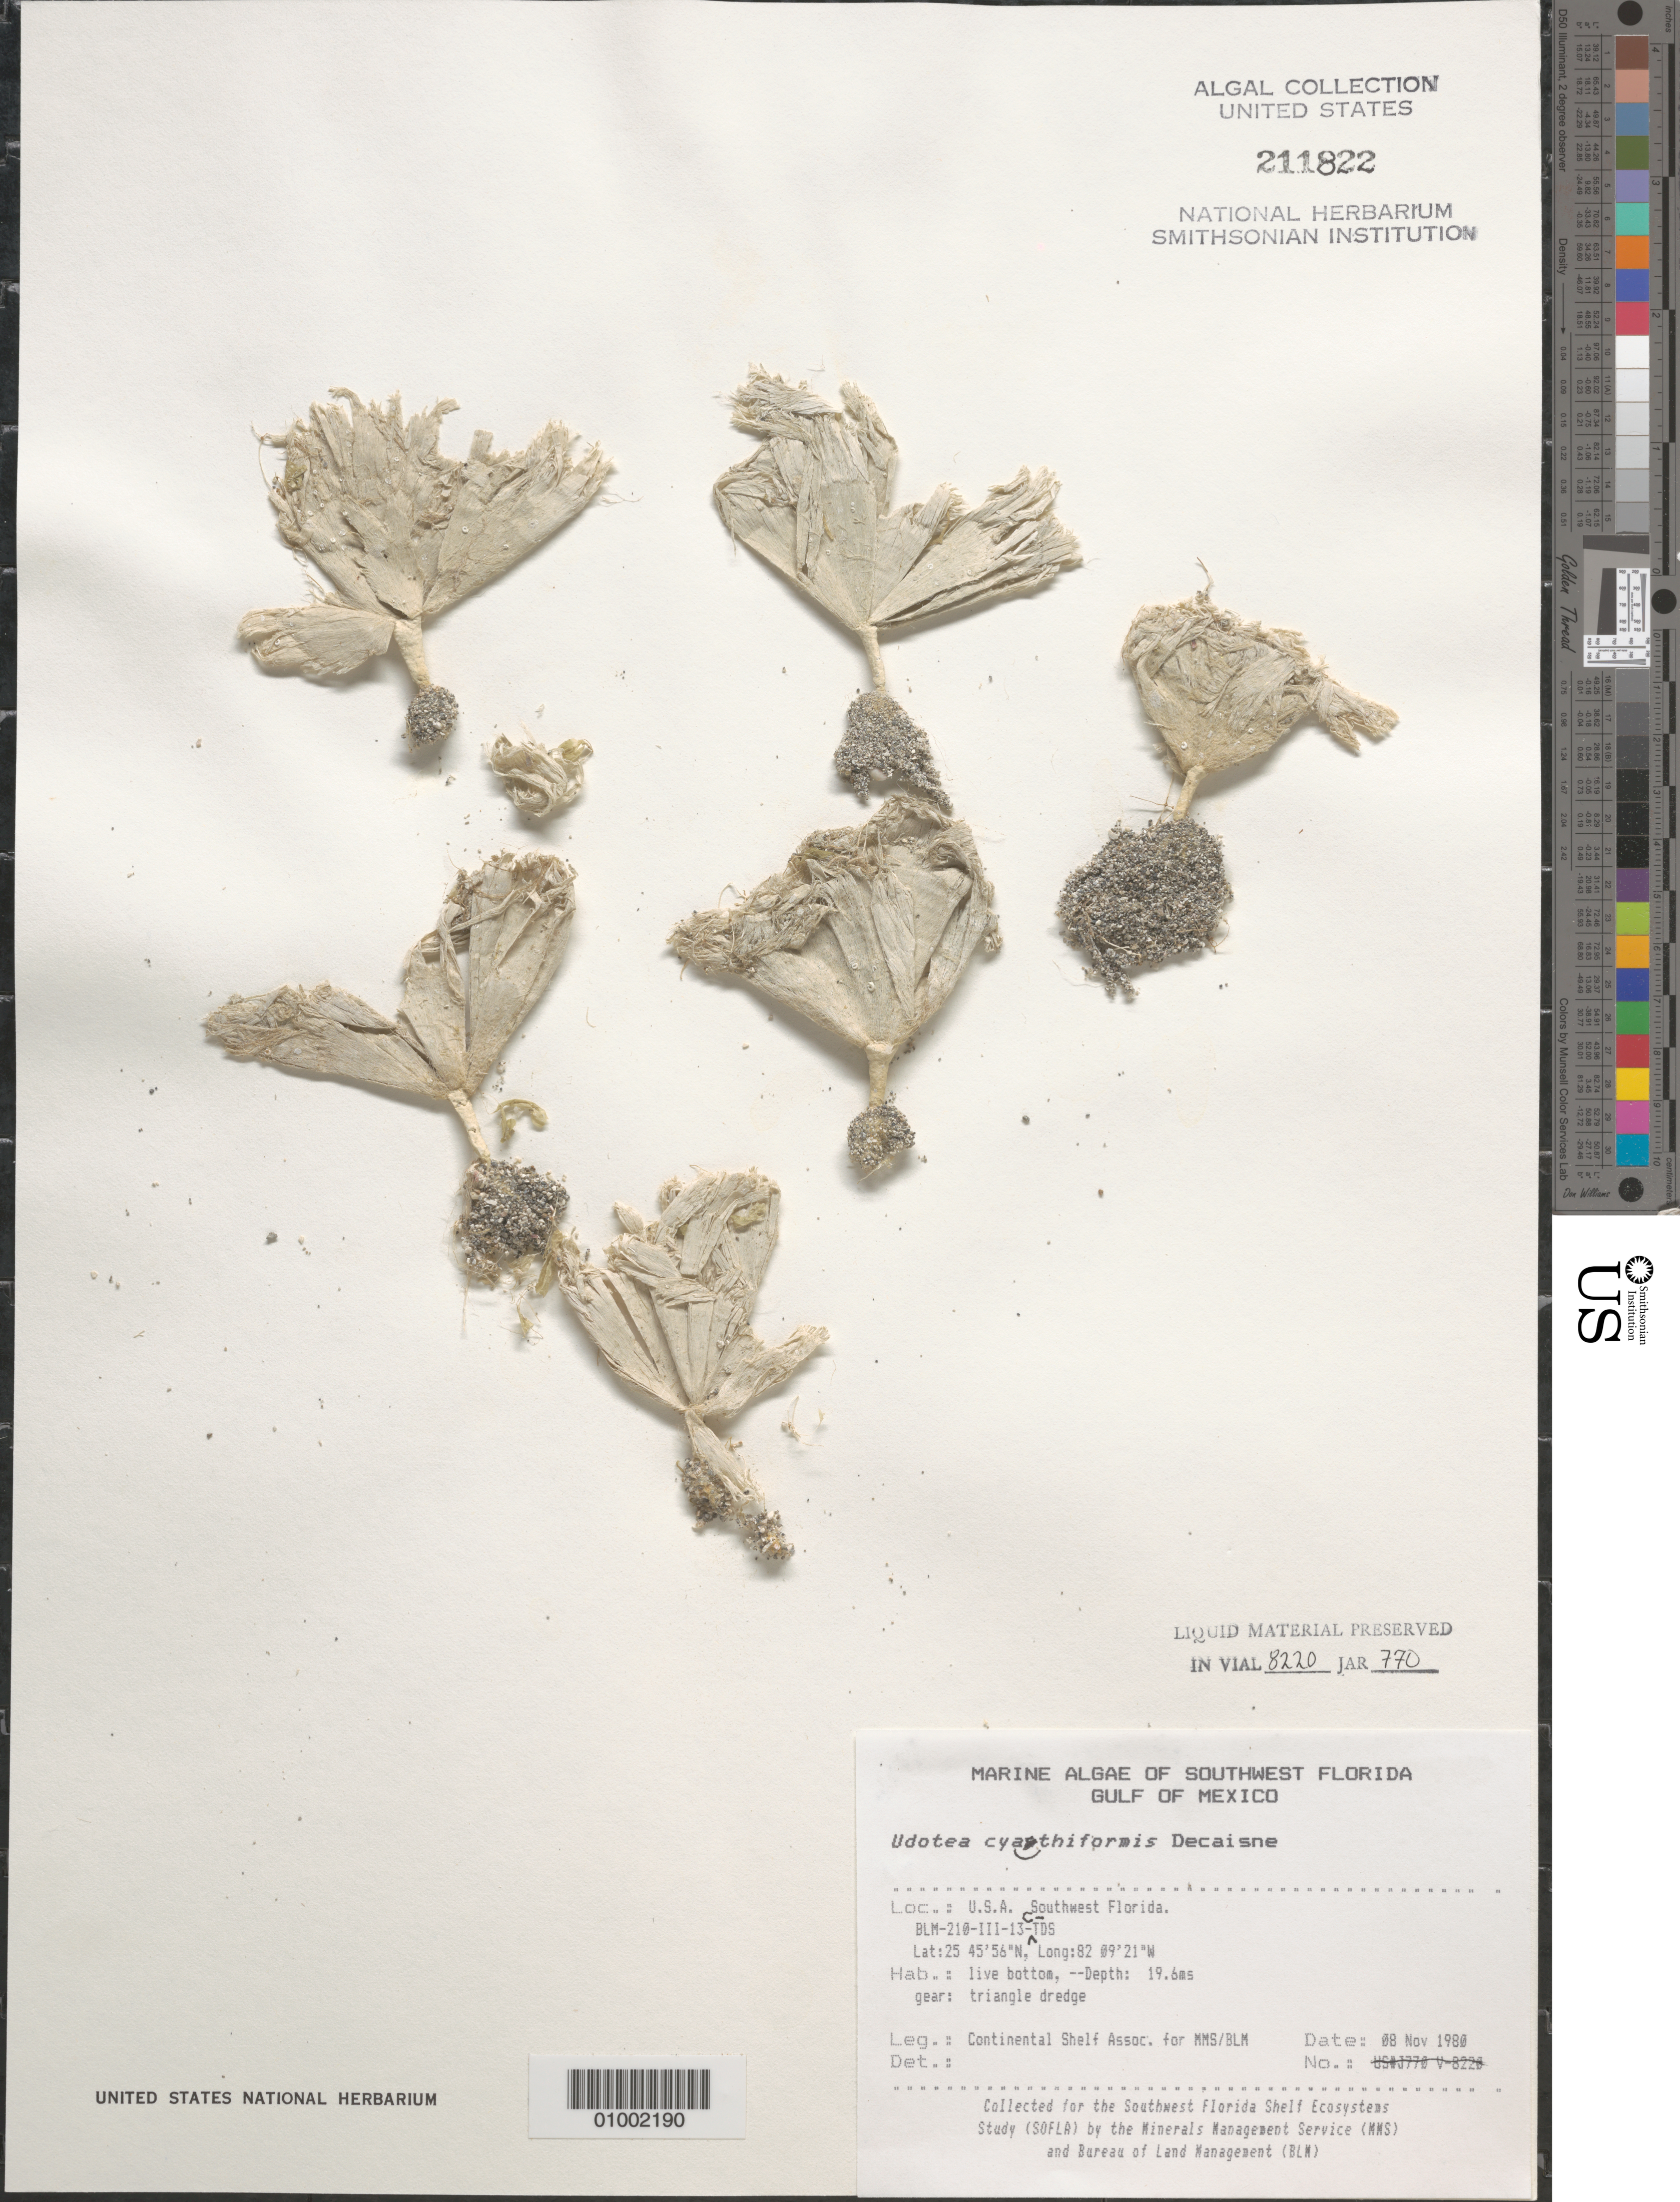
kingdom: Plantae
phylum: Chlorophyta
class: Ulvophyceae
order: Bryopsidales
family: Udoteaceae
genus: Udotea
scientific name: Udotea cyathiformis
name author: Decne.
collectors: Continental Shelf Associates for the MMS/BLM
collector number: BLM-210-III-13-C-TDS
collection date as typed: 08 Nov 1980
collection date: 1980-11-08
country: United States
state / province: Florida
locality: Gulf of Mexico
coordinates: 25 45'56"N, 82 09'21"W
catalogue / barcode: US 211822